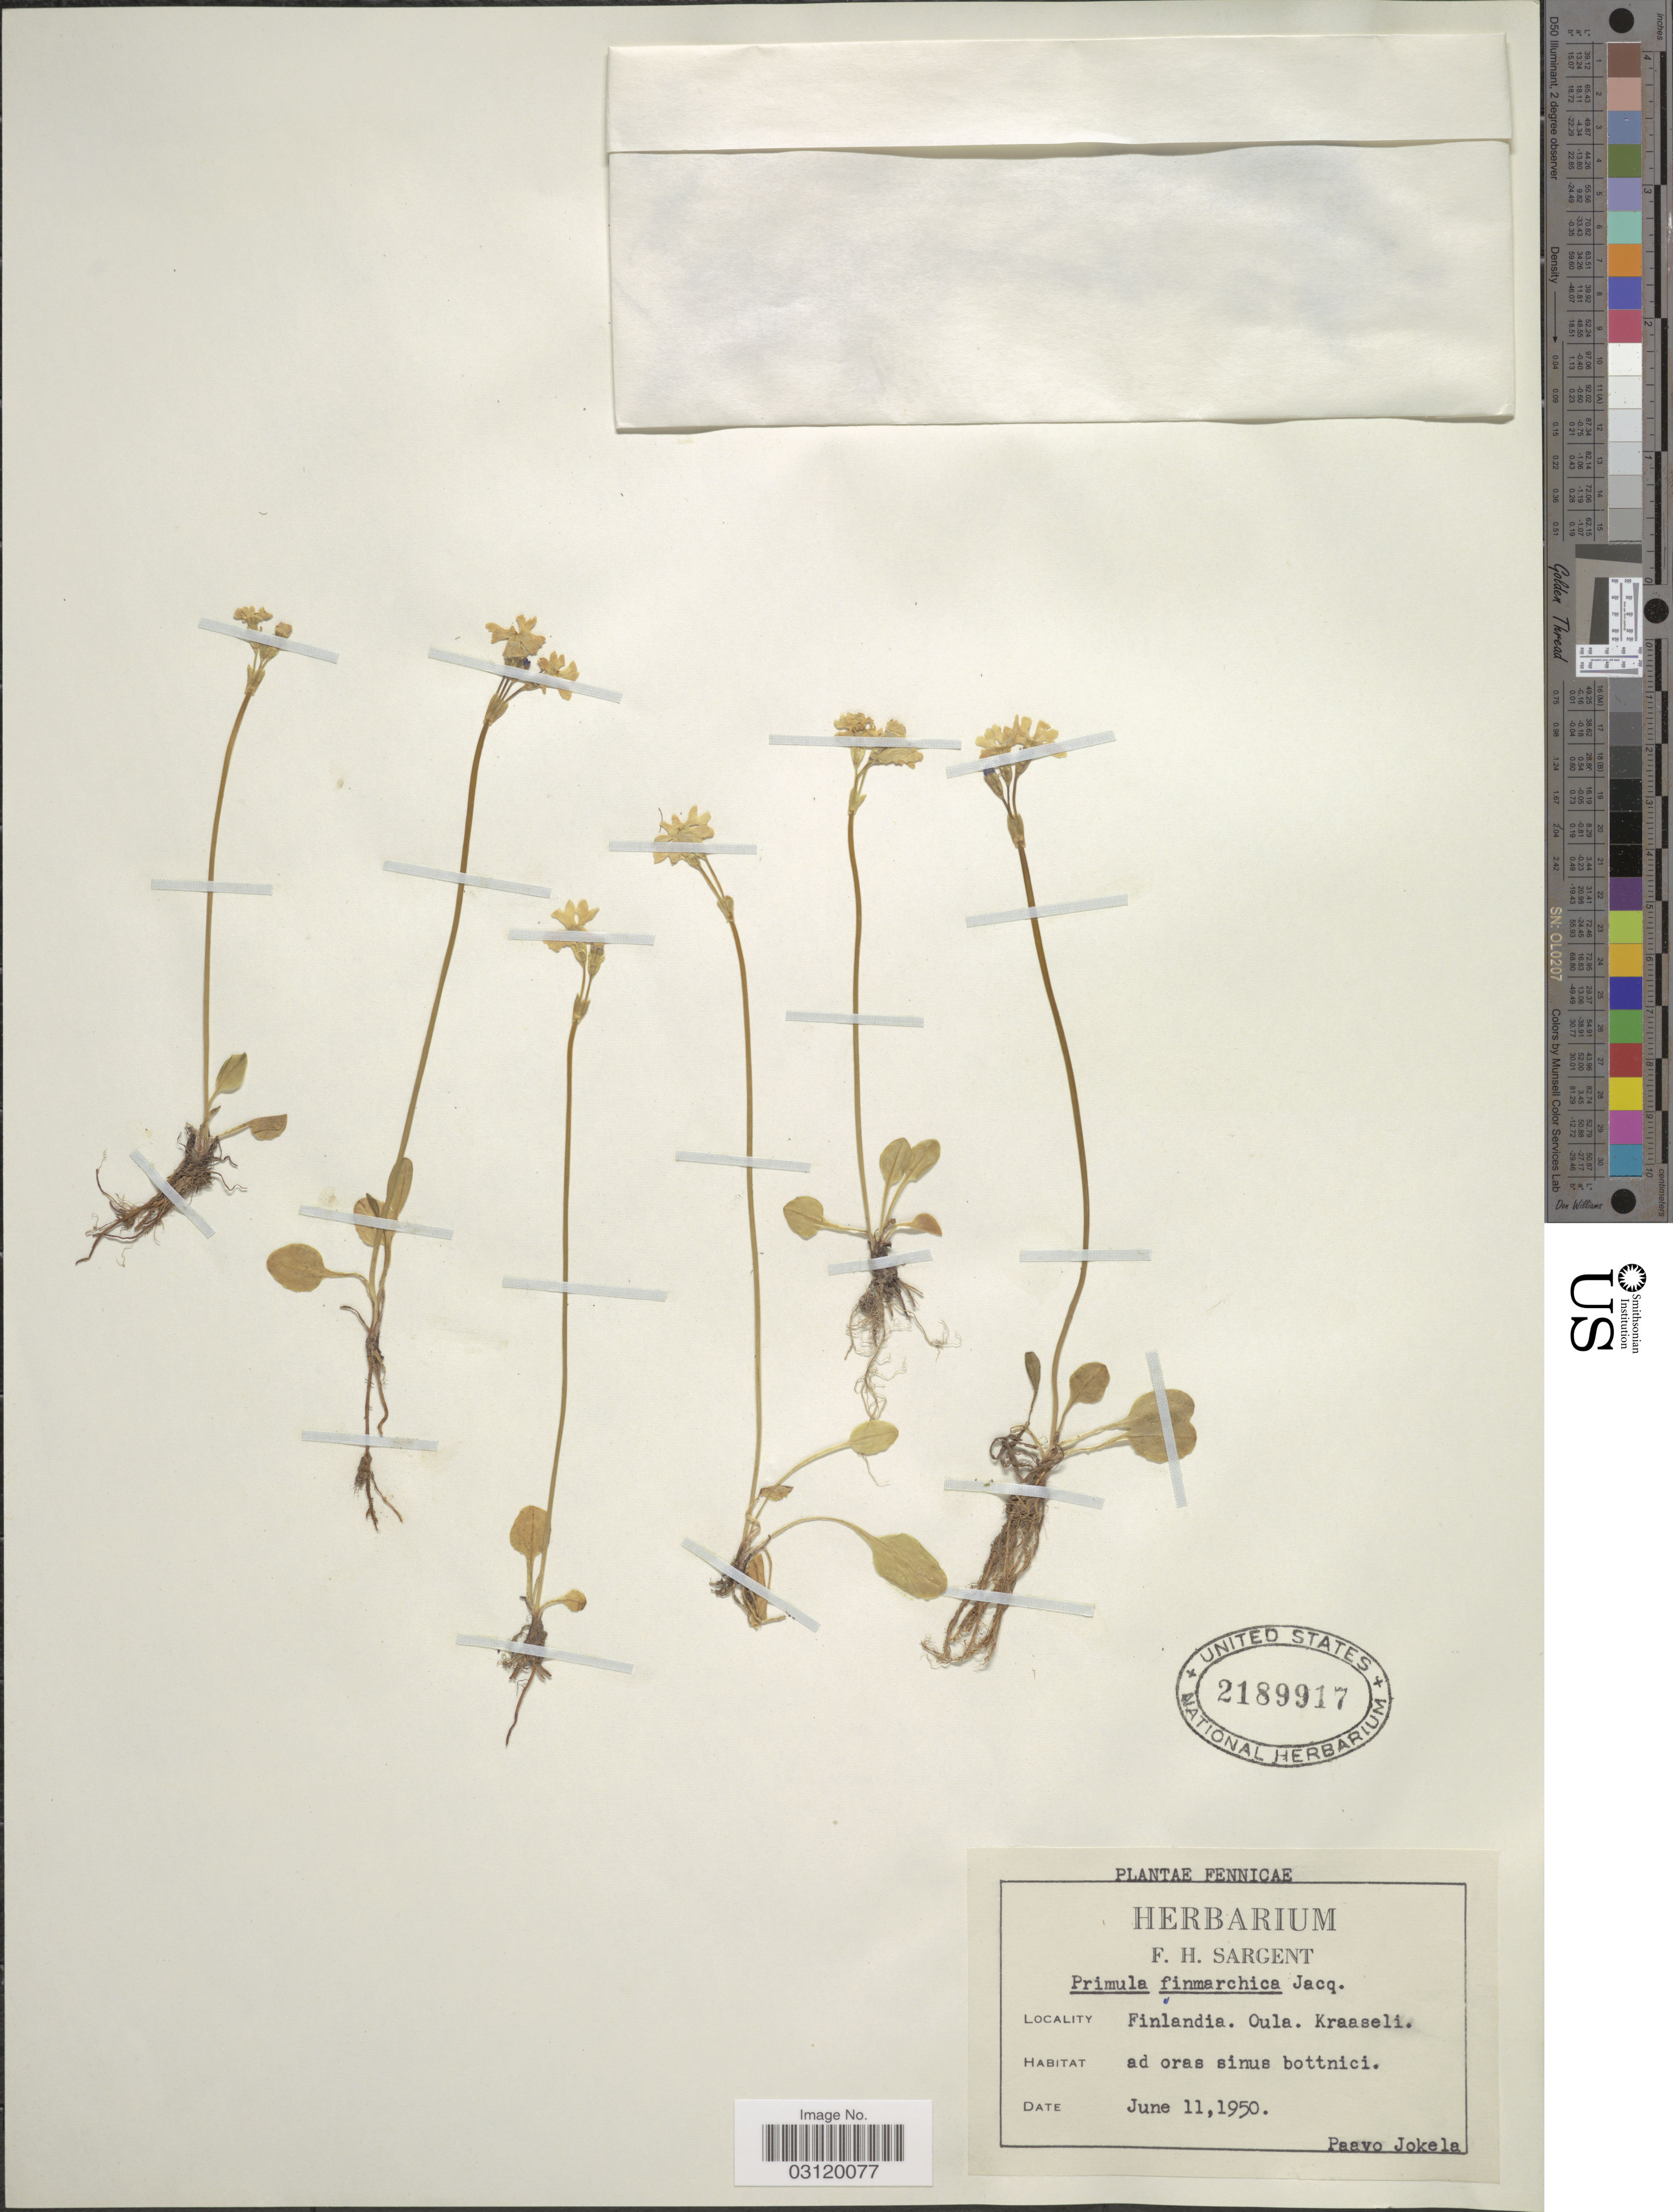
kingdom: Plantae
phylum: Tracheophyta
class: Magnoliopsida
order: Ericales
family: Primulaceae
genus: Primula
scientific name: Primula finmarchica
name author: Jacq.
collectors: P. Jokela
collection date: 1950-06-11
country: Finland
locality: Finlandia. Oula. Kraaseli.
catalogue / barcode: US 2189917